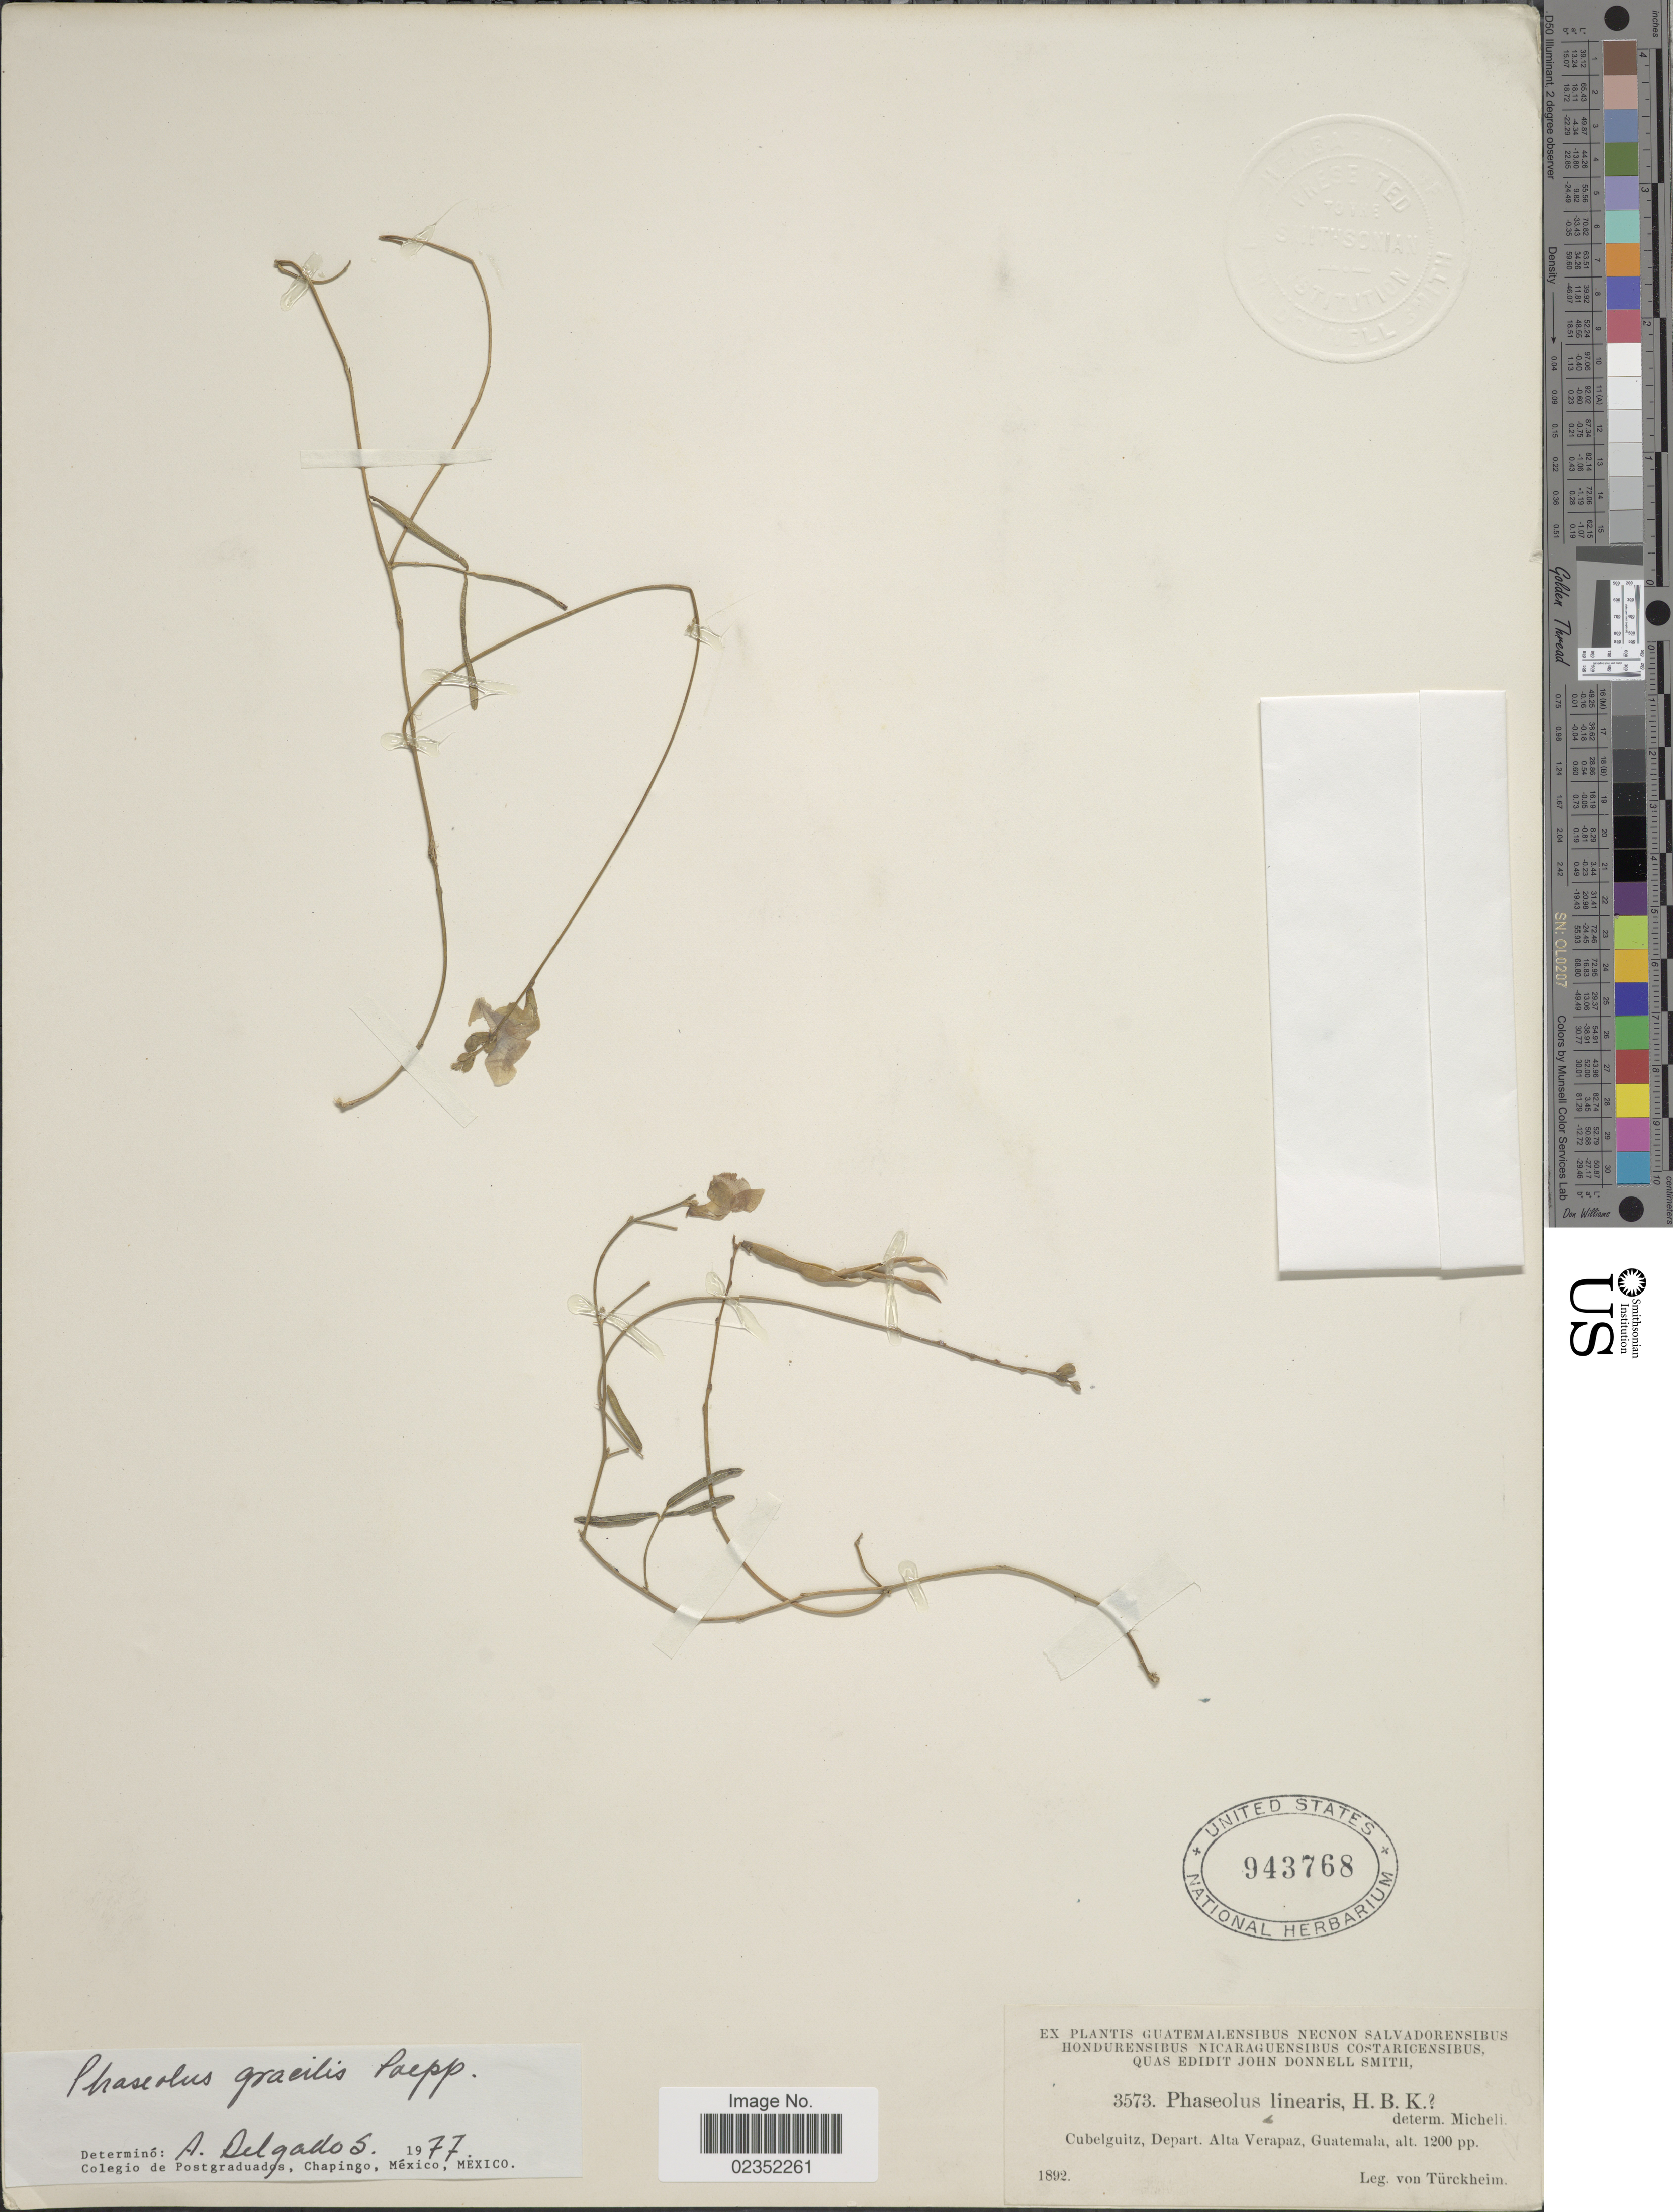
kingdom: Plantae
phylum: Tracheophyta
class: Magnoliopsida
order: Fabales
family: Fabaceae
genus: Macroptilium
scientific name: Macroptilium gracile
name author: (Poepp. ex Benth.) Urb.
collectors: H. von Türckheim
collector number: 3573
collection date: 1892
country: Guatemala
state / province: Alta Verapaz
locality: Cubelguitz, Depart. Alta Verapaz, Guatemala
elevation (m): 366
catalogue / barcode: US 943768